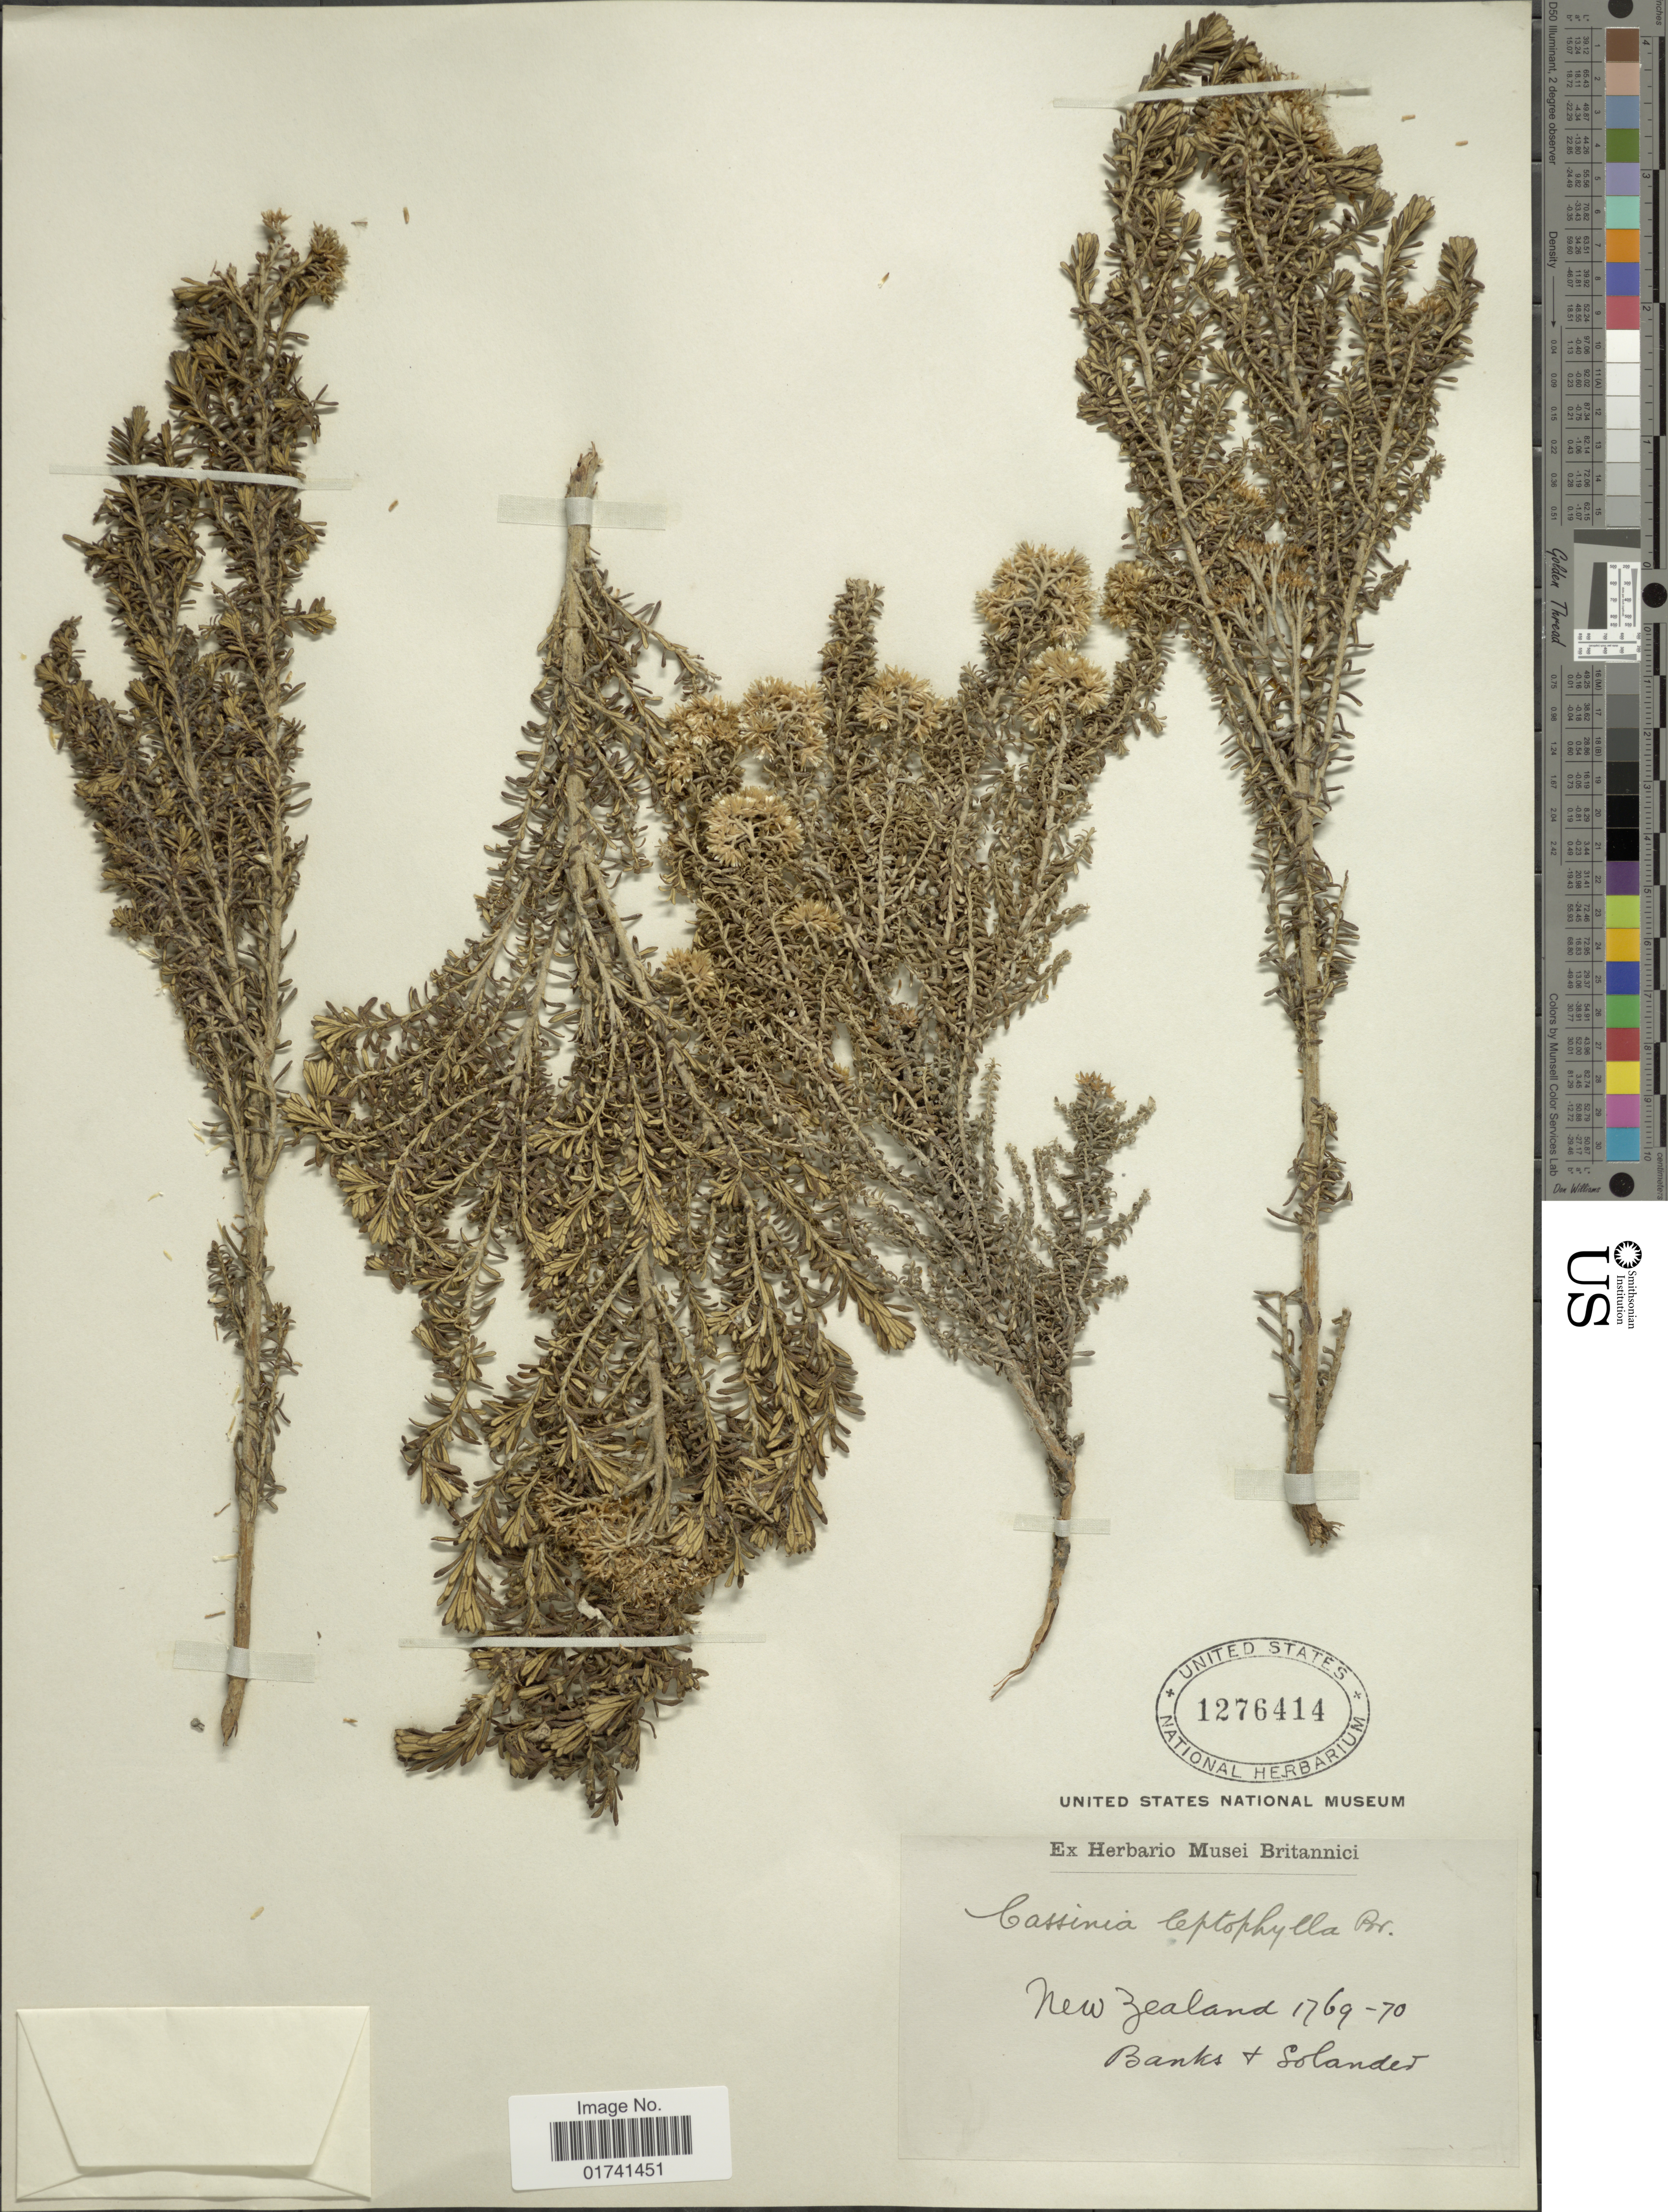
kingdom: Plantae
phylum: Tracheophyta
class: Magnoliopsida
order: Asterales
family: Asteraceae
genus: Cassinia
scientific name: Cassinia leptophylla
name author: (G. Forst.) R. Br.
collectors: -- Banks & -- Solander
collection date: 1769/1770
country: New Zealand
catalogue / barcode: US 1276414